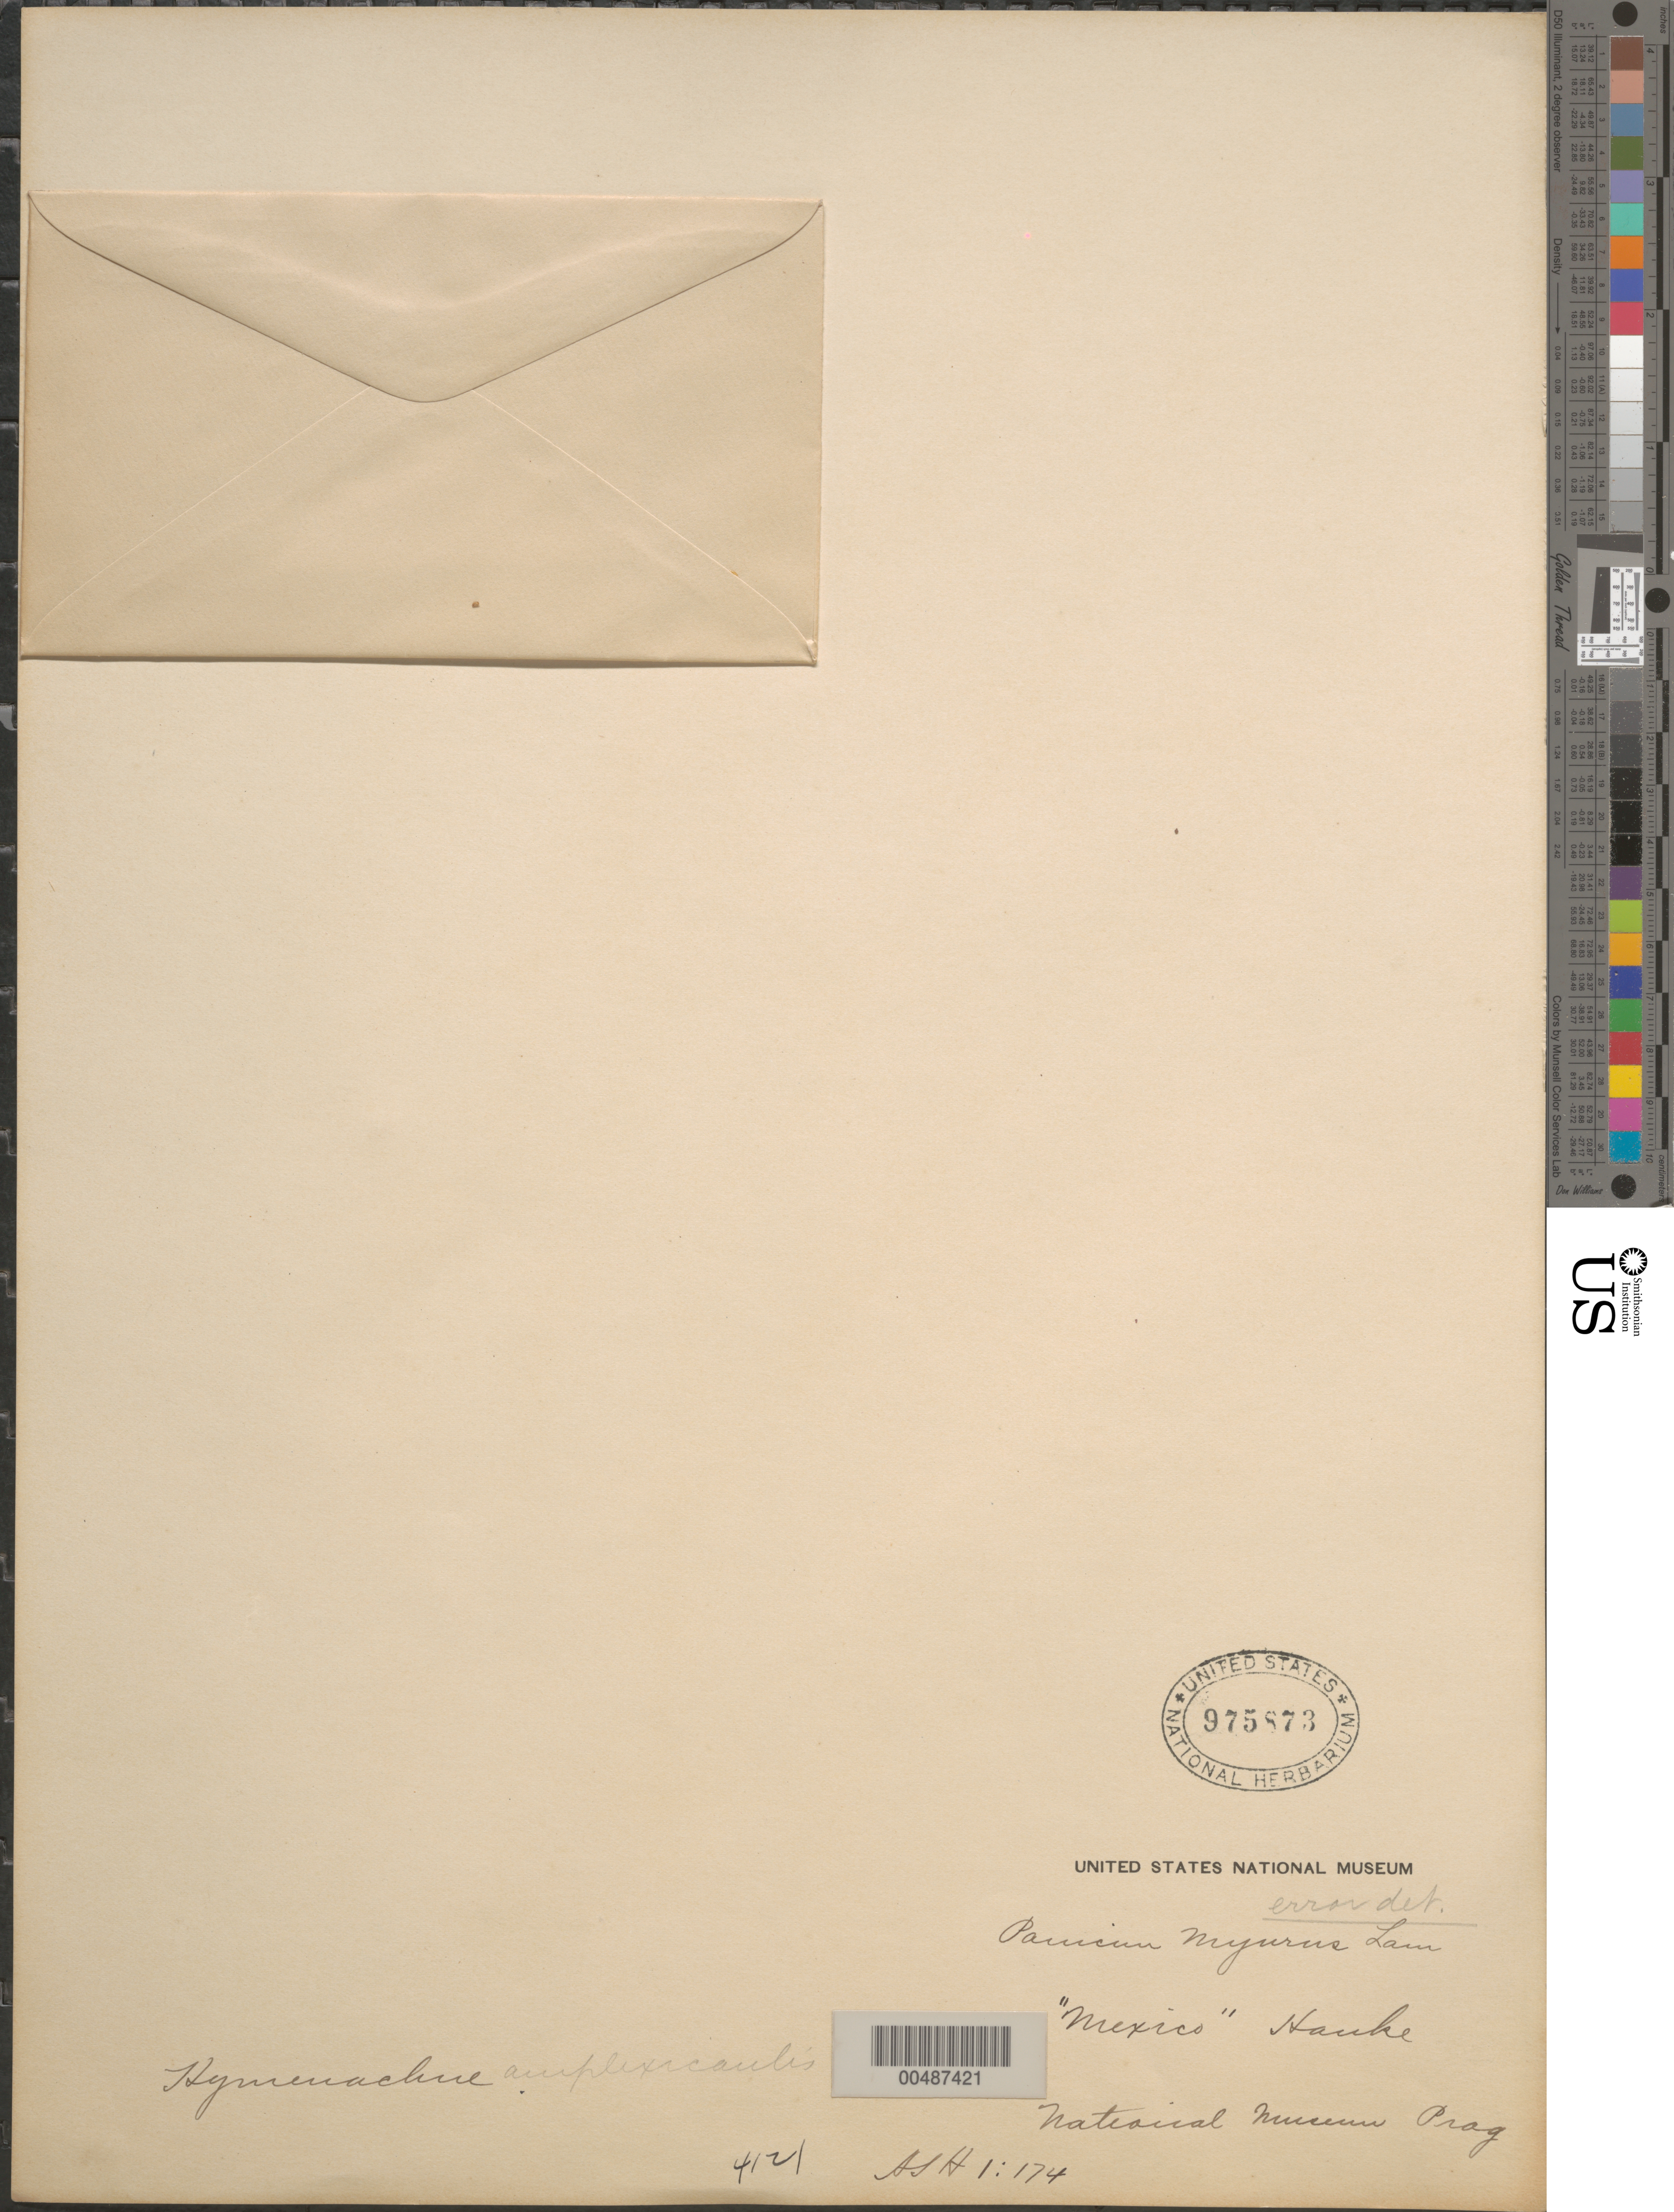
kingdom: Plantae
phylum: Tracheophyta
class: Liliopsida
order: Poales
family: Poaceae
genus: Hymenachne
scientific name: Hymenachne amplexicaulis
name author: (Rudge) Nees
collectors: -. Hanke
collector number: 4121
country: Mexico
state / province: Durango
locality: San Ramon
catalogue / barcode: US 975873